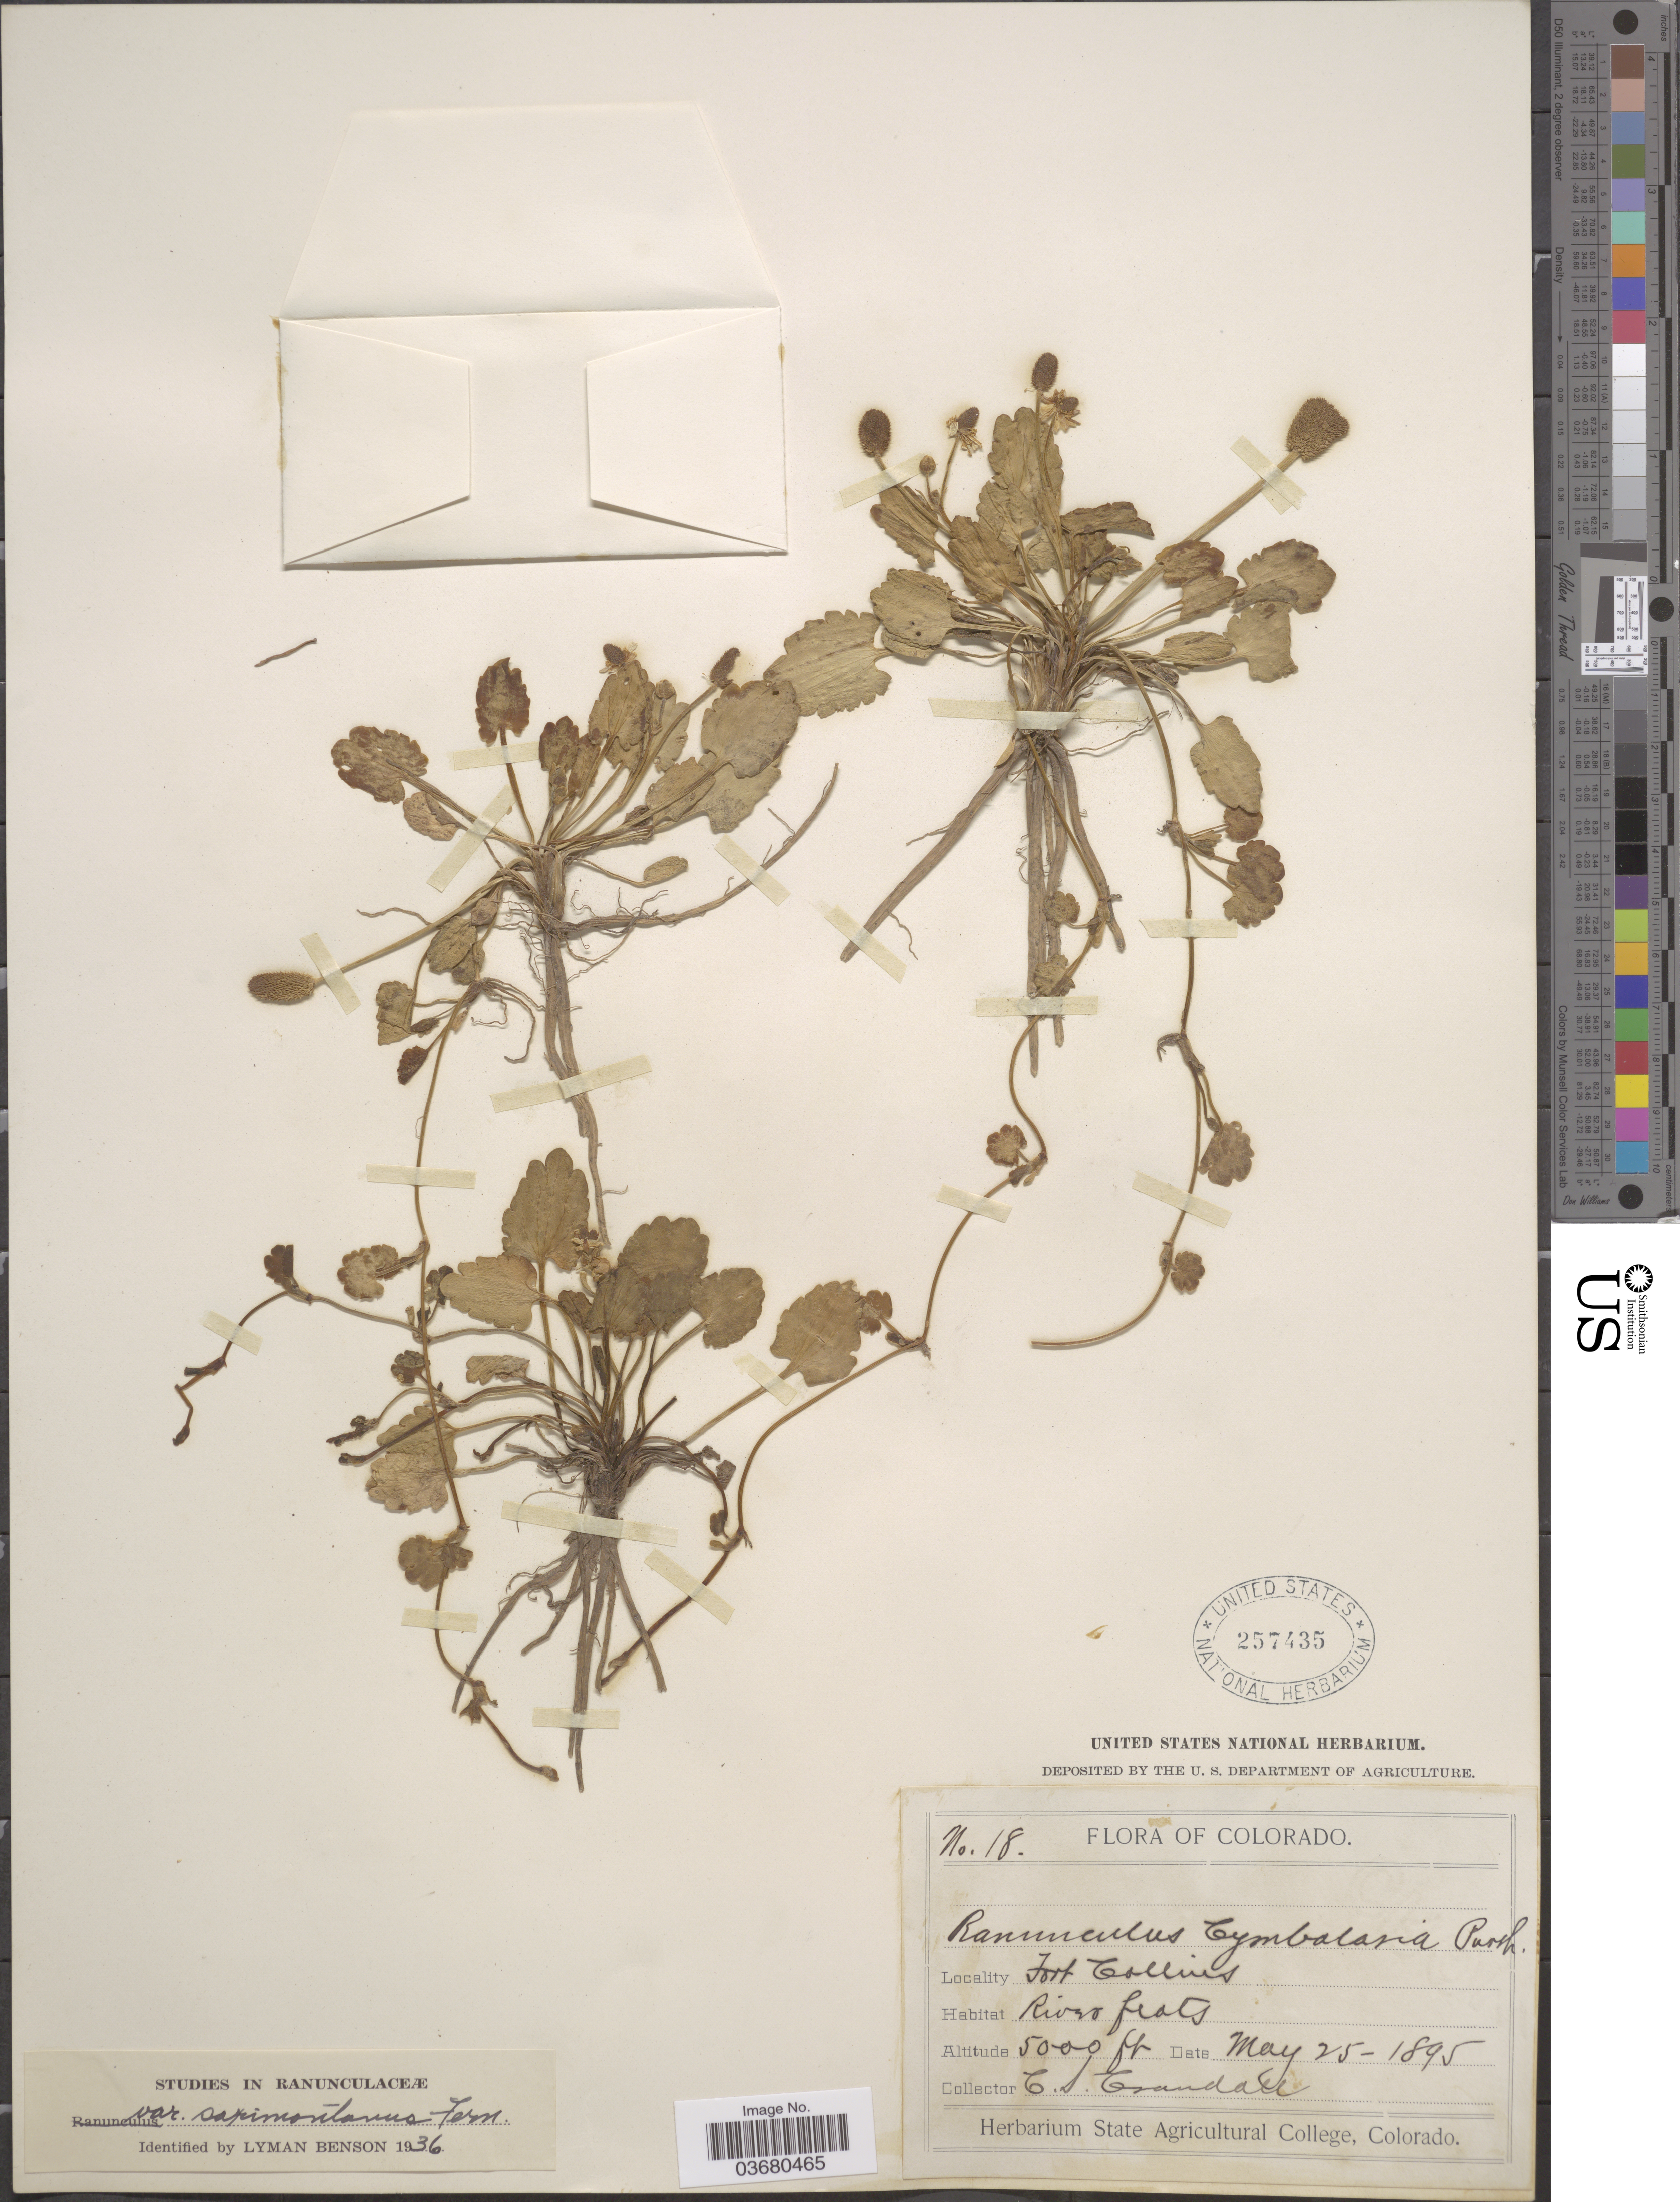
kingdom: Plantae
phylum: Tracheophyta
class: Magnoliopsida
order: Ranunculales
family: Ranunculaceae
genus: Halerpestes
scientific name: Halerpestes cymbalaria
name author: (Pursh) Greene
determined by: Strong, M. T., (US), Smithsonian Institution - National Museum of Natural History (UNITED STATES)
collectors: C. Crandall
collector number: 18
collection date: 1895-05-25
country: United States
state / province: Colorado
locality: Fort Collins.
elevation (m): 1524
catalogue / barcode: US 257435